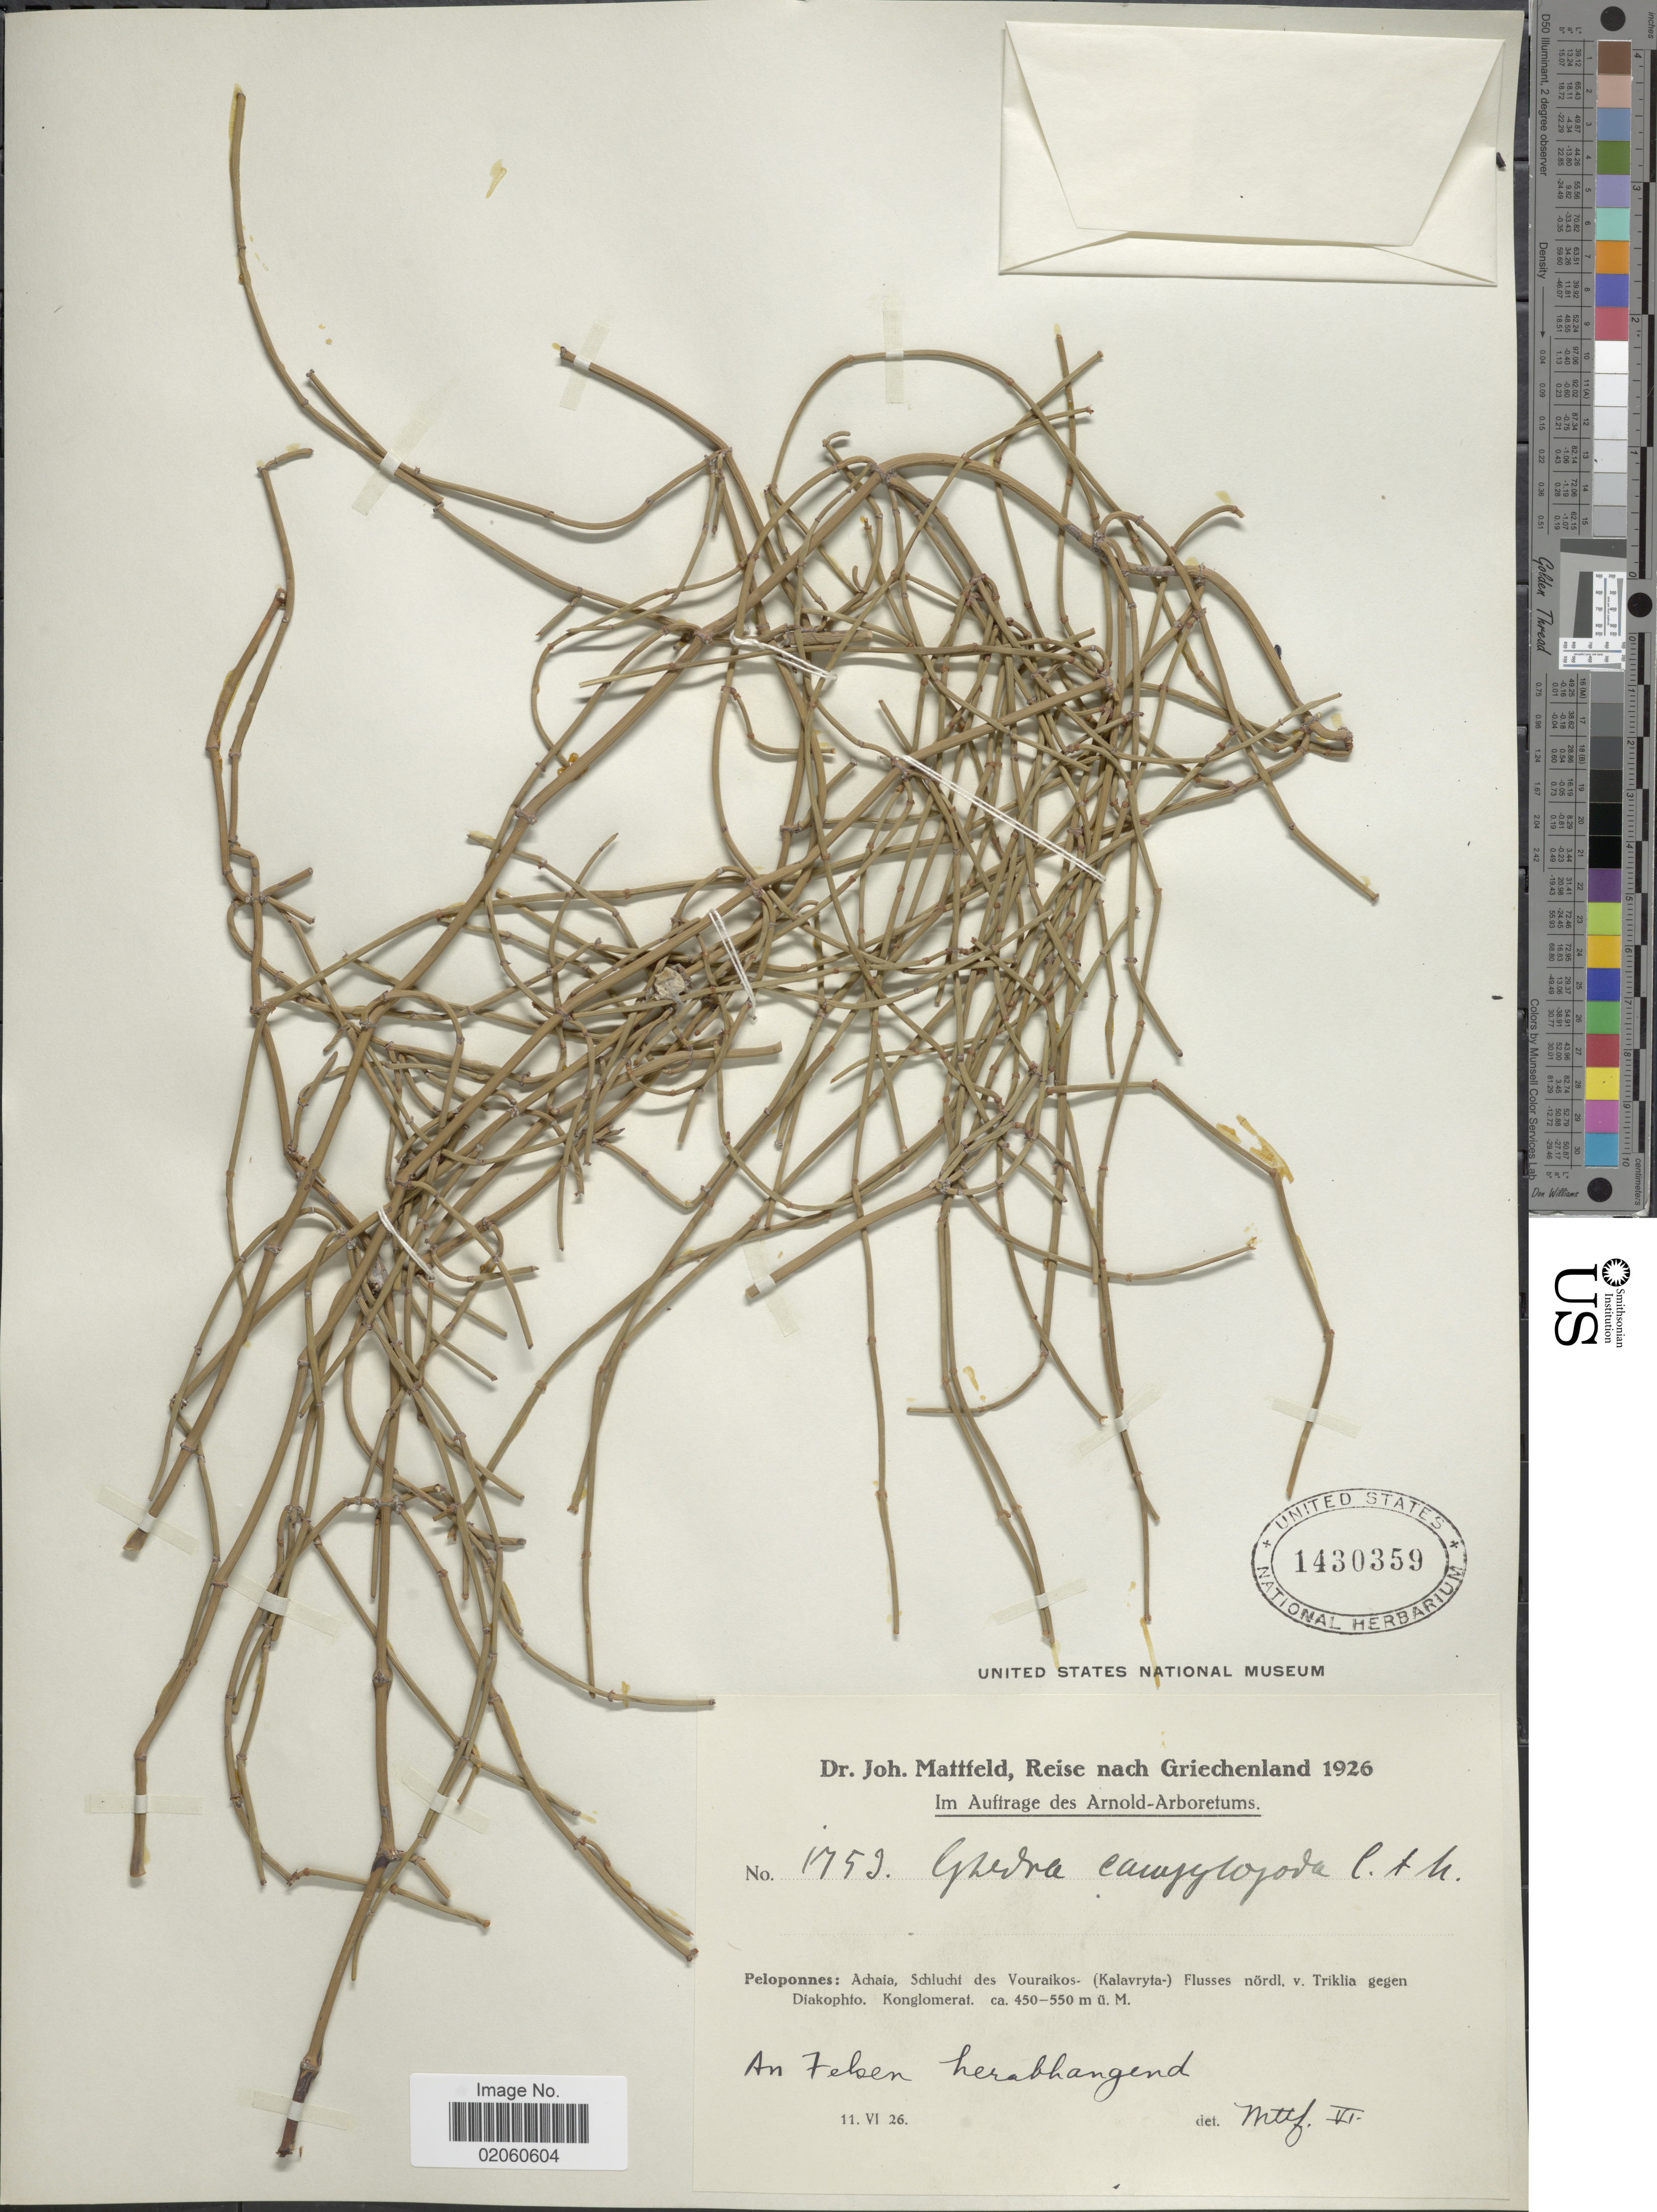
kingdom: Plantae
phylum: Tracheophyta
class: Gnetopsida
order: Ephedrales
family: Ephedraceae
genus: Ephedra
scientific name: Ephedra campylopoda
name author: C.A. Mey.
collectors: J. Mattfeld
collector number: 1753*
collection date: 1926-06-11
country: Greece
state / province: Peloponnese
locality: Peloponnes: Achaia, Schlucht des Vouraikos- (Kalavryta-) Fluses nordl. v. Triklia gegen Diakophto, Konglomerat, Am Felsen herabhangend.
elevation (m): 450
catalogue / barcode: US 1430359